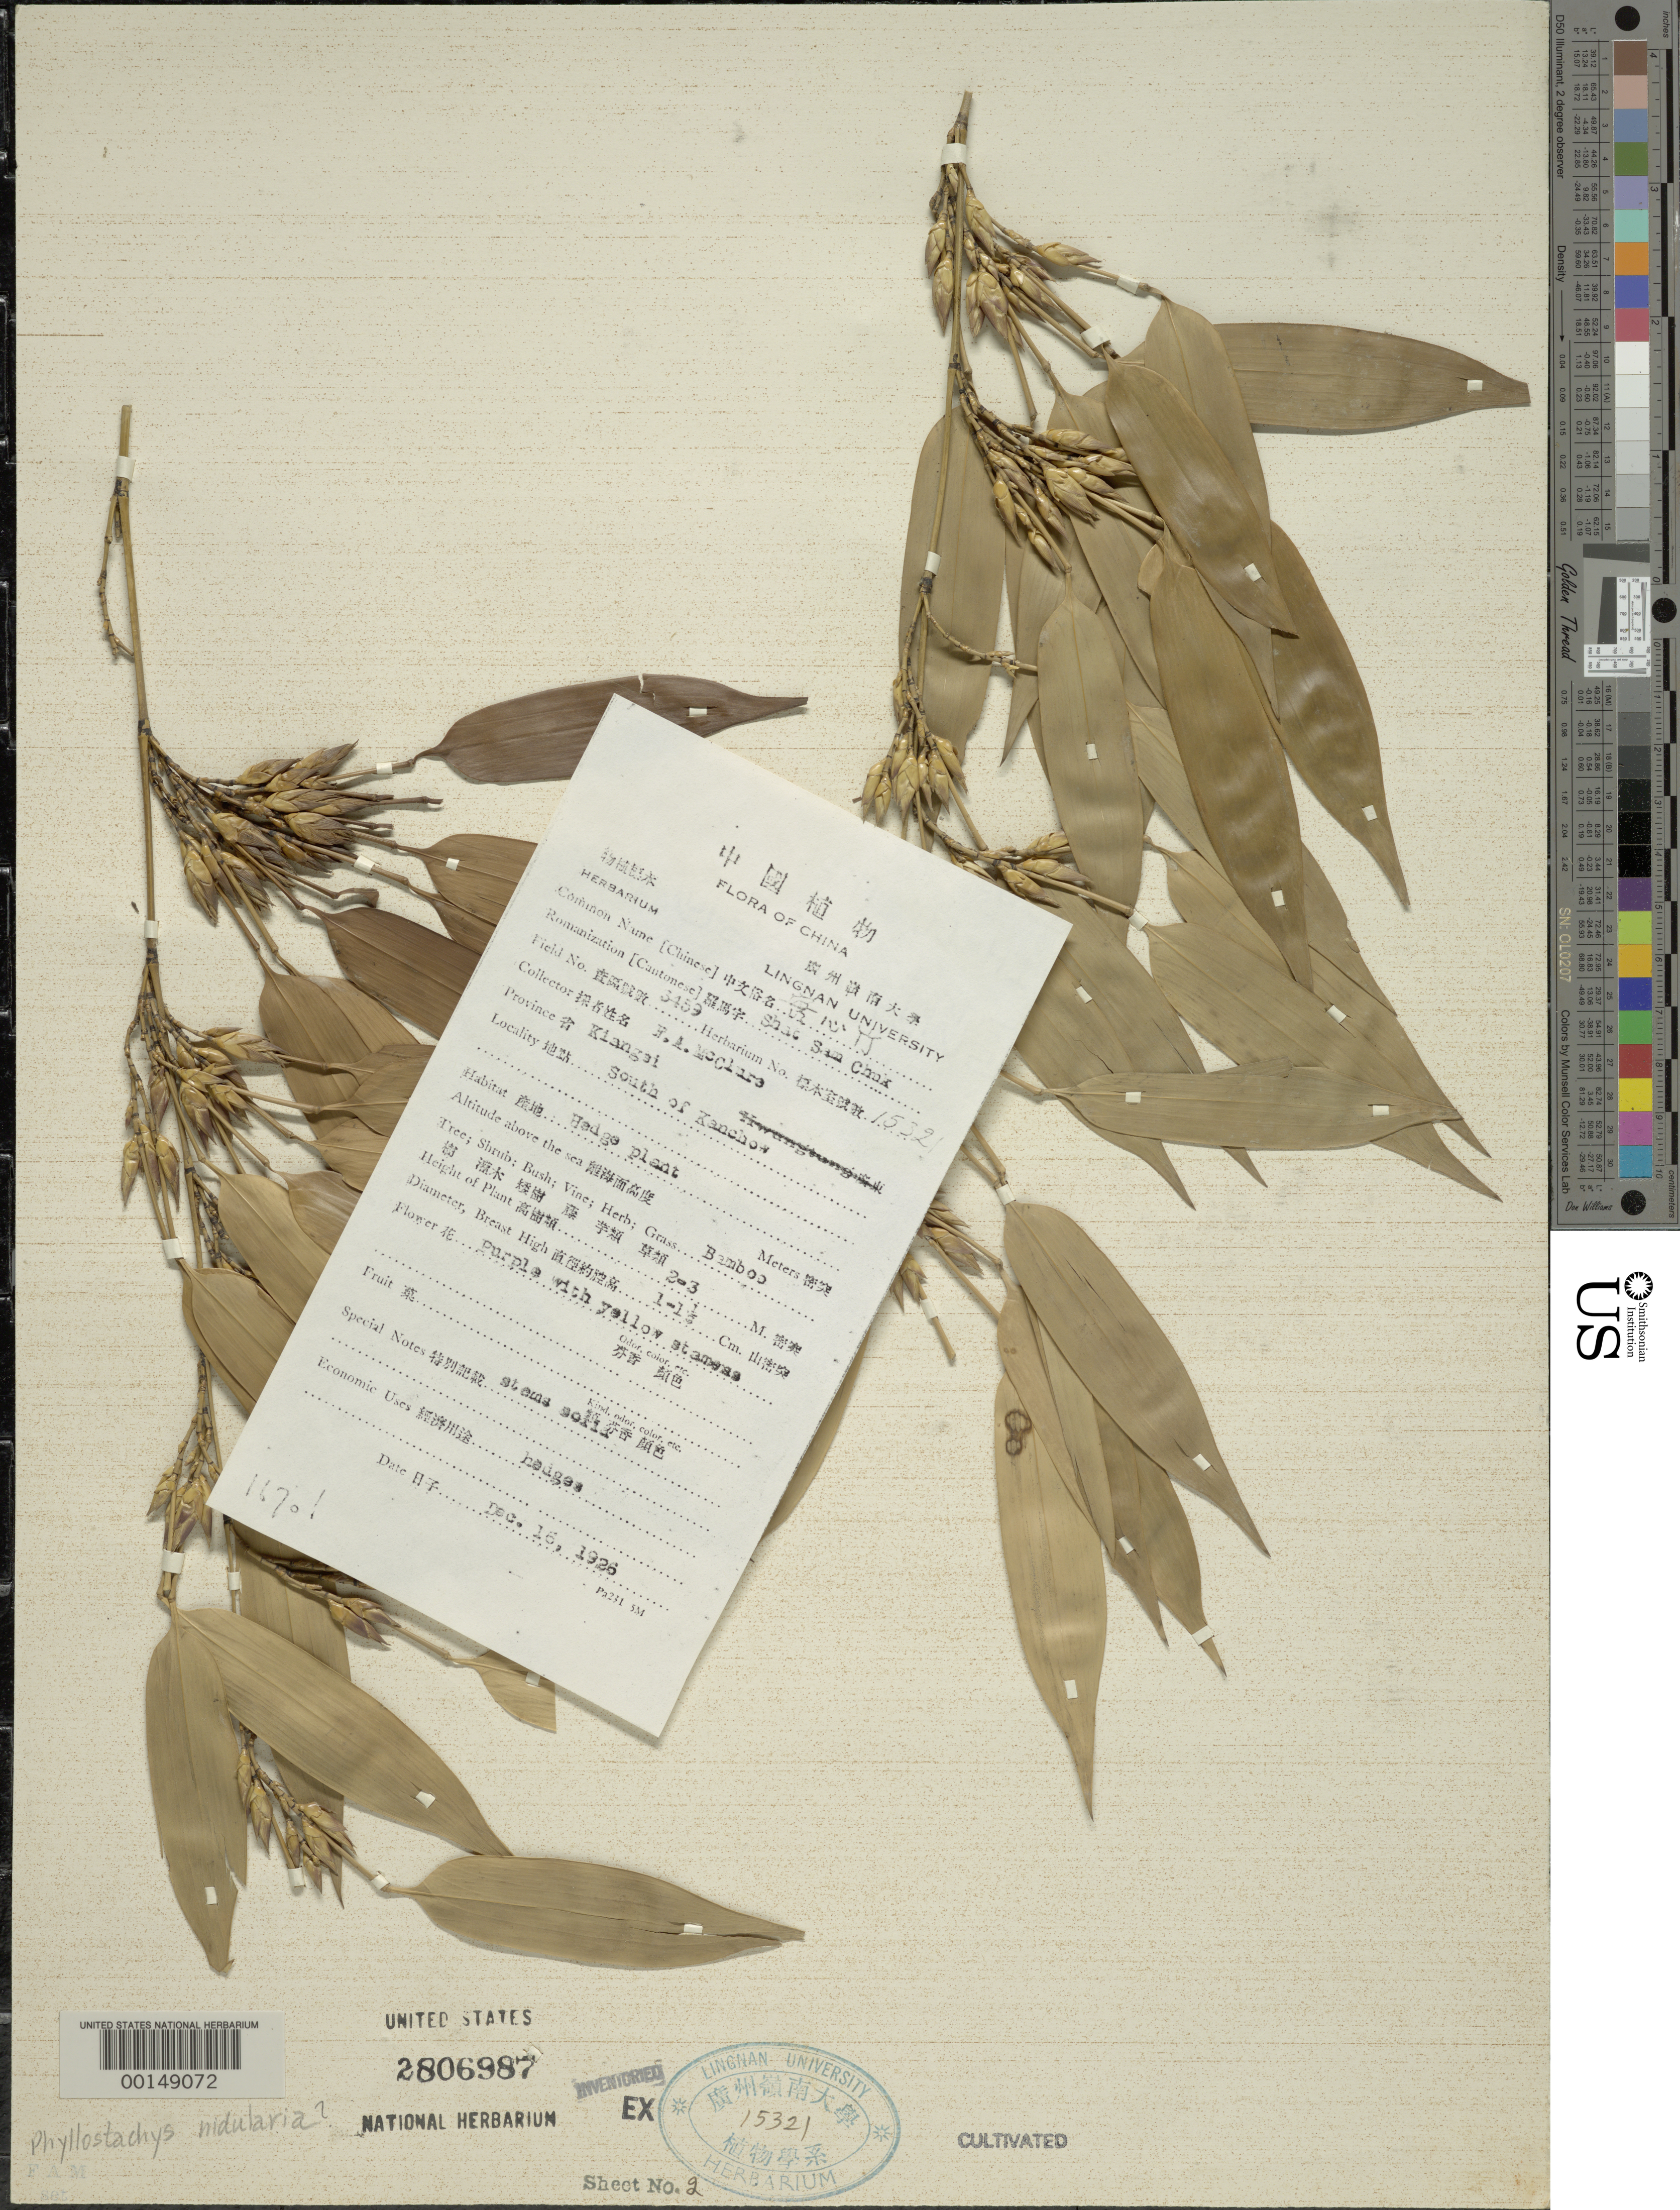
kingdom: Plantae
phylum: Tracheophyta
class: Liliopsida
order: Poales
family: Poaceae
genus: Phyllostachys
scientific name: Phyllostachys nidularia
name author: Munro ex Fenzi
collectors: F. A. McClure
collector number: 3459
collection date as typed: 16 Dec 1926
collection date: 1926-12-16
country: China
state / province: Jiangxi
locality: Kanchow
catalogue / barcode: US 2806987